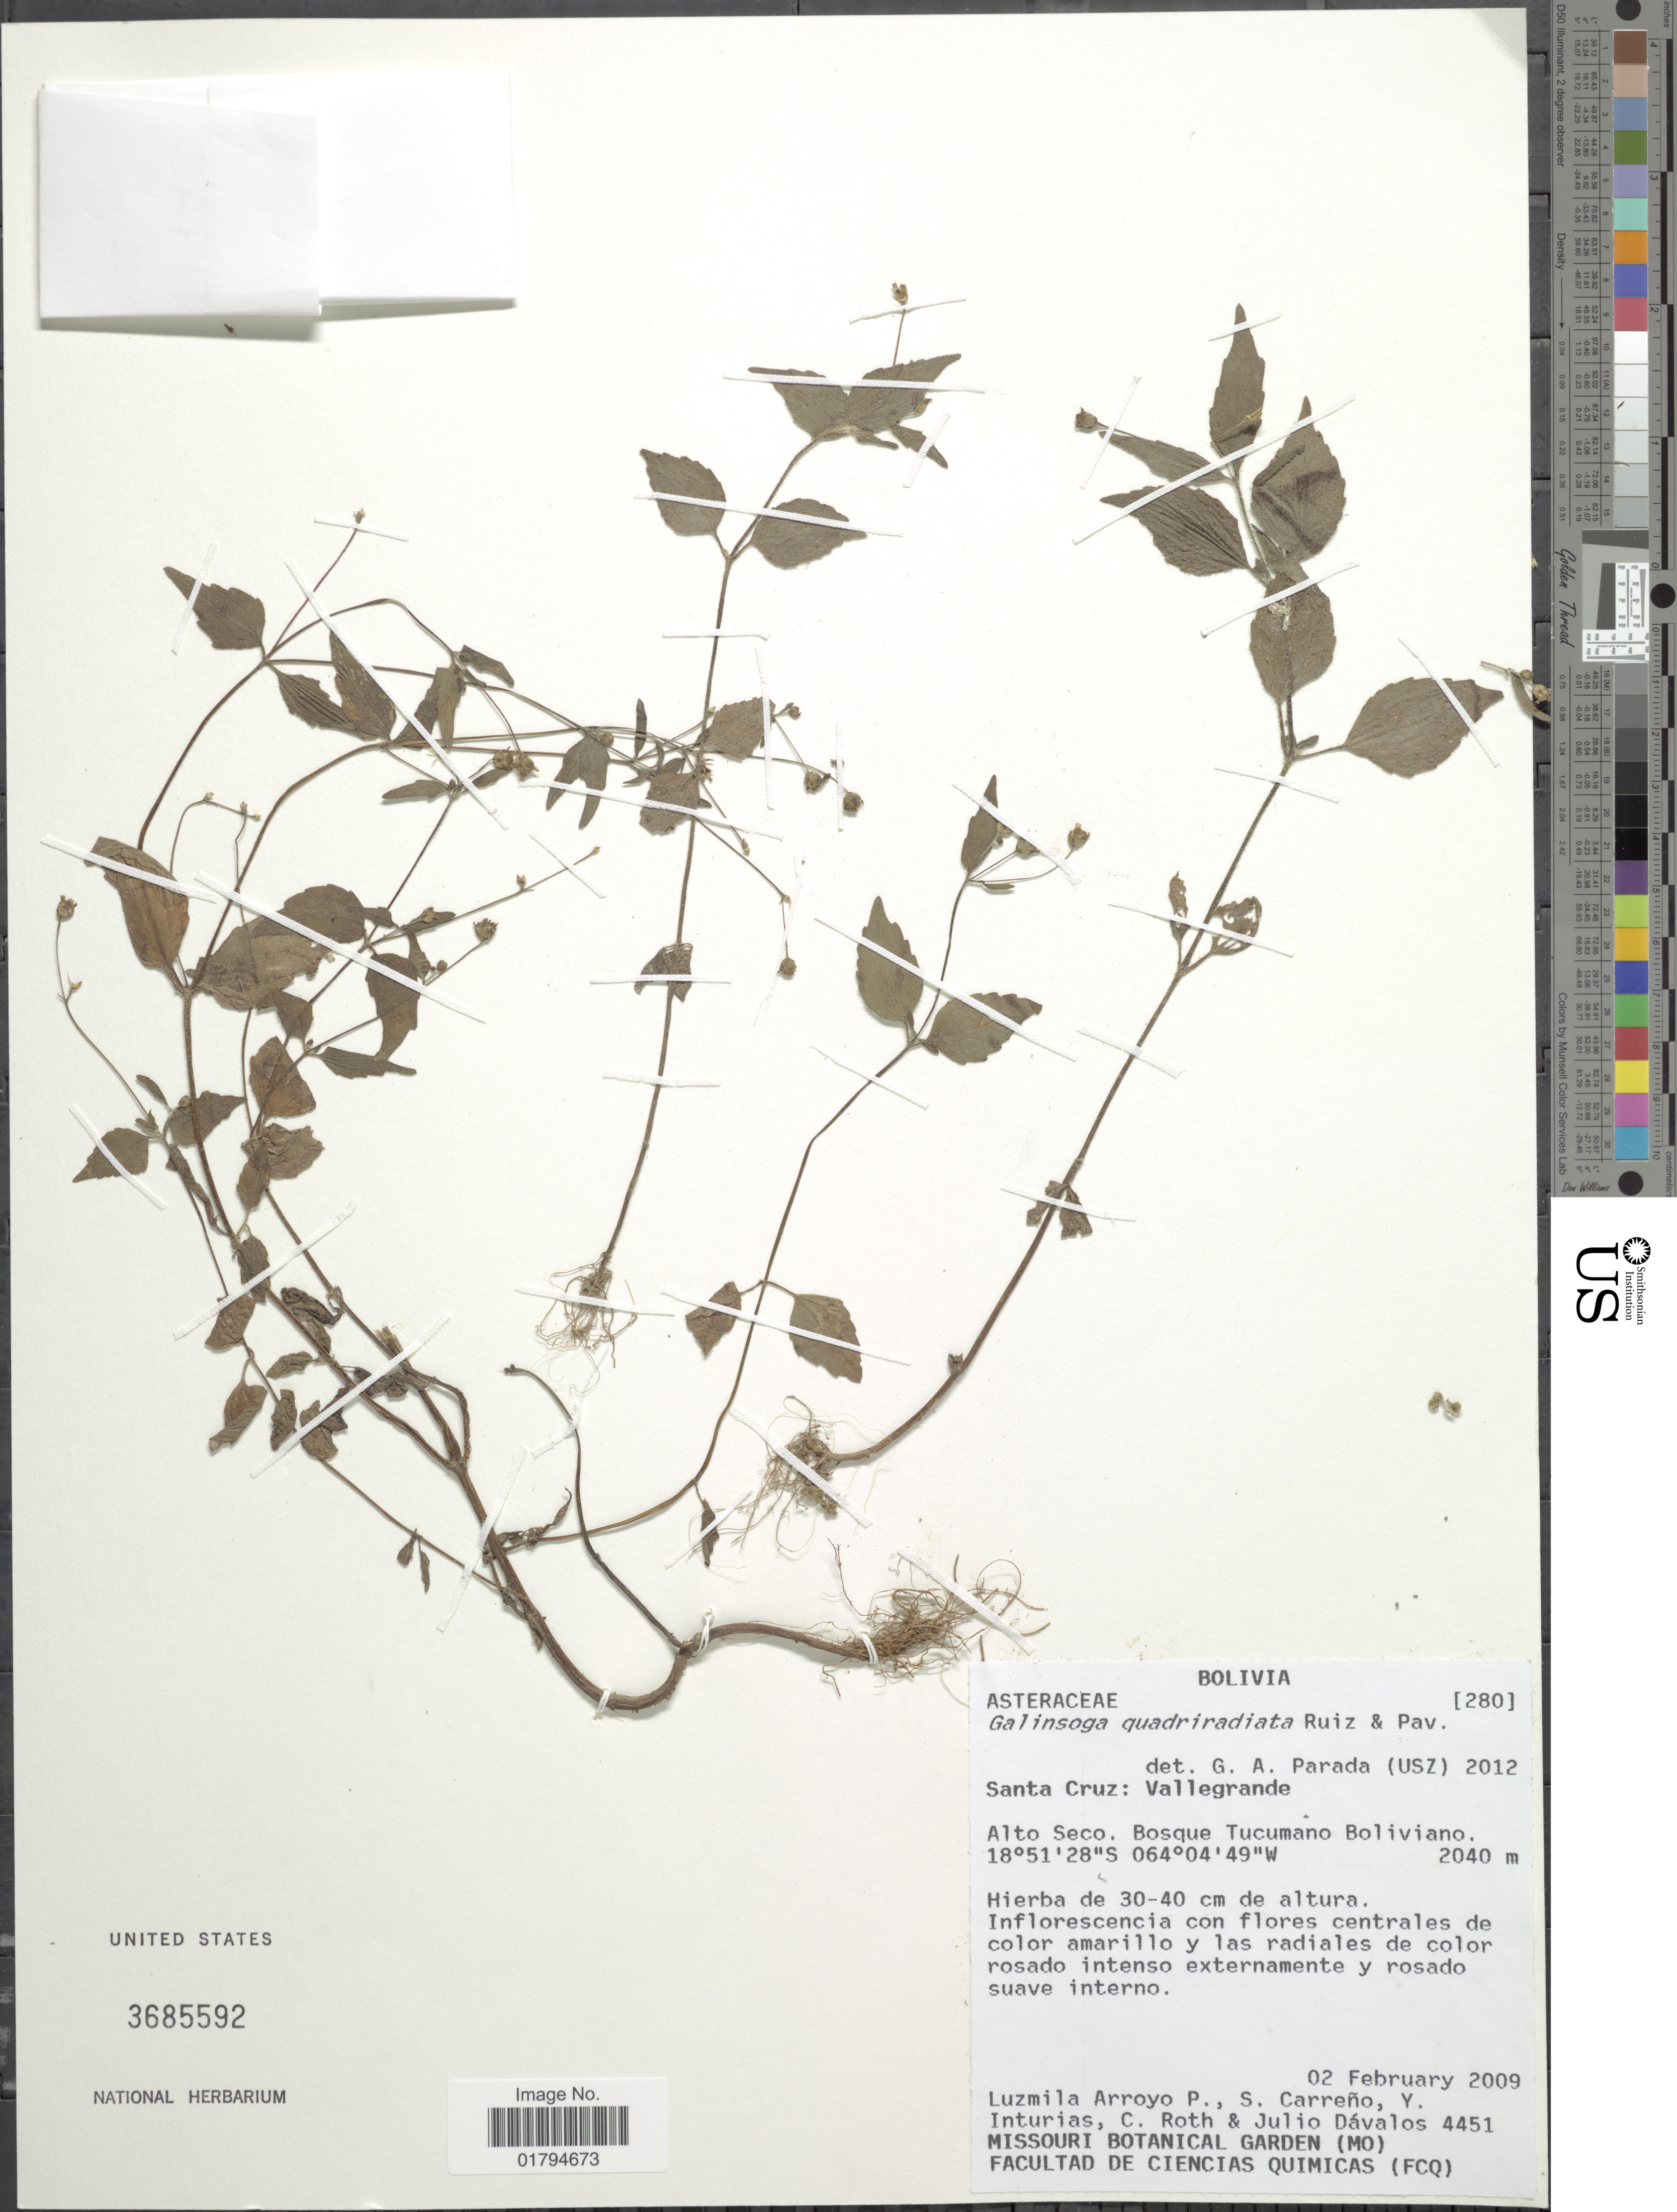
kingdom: Plantae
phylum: Tracheophyta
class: Magnoliopsida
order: Asterales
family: Asteraceae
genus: Galinsoga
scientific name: Galinsoga quadriradiata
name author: Ruiz & Pav.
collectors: L. Arroyo, S. Carreno, Y. Inturias, C. Roth & J. Davalos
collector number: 4451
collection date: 2009-02-02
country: Bolivia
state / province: Santa Cruz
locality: Vallegrande, Alto Seco. Bosque Tucumano Boliviano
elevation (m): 2040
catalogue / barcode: US 3685592